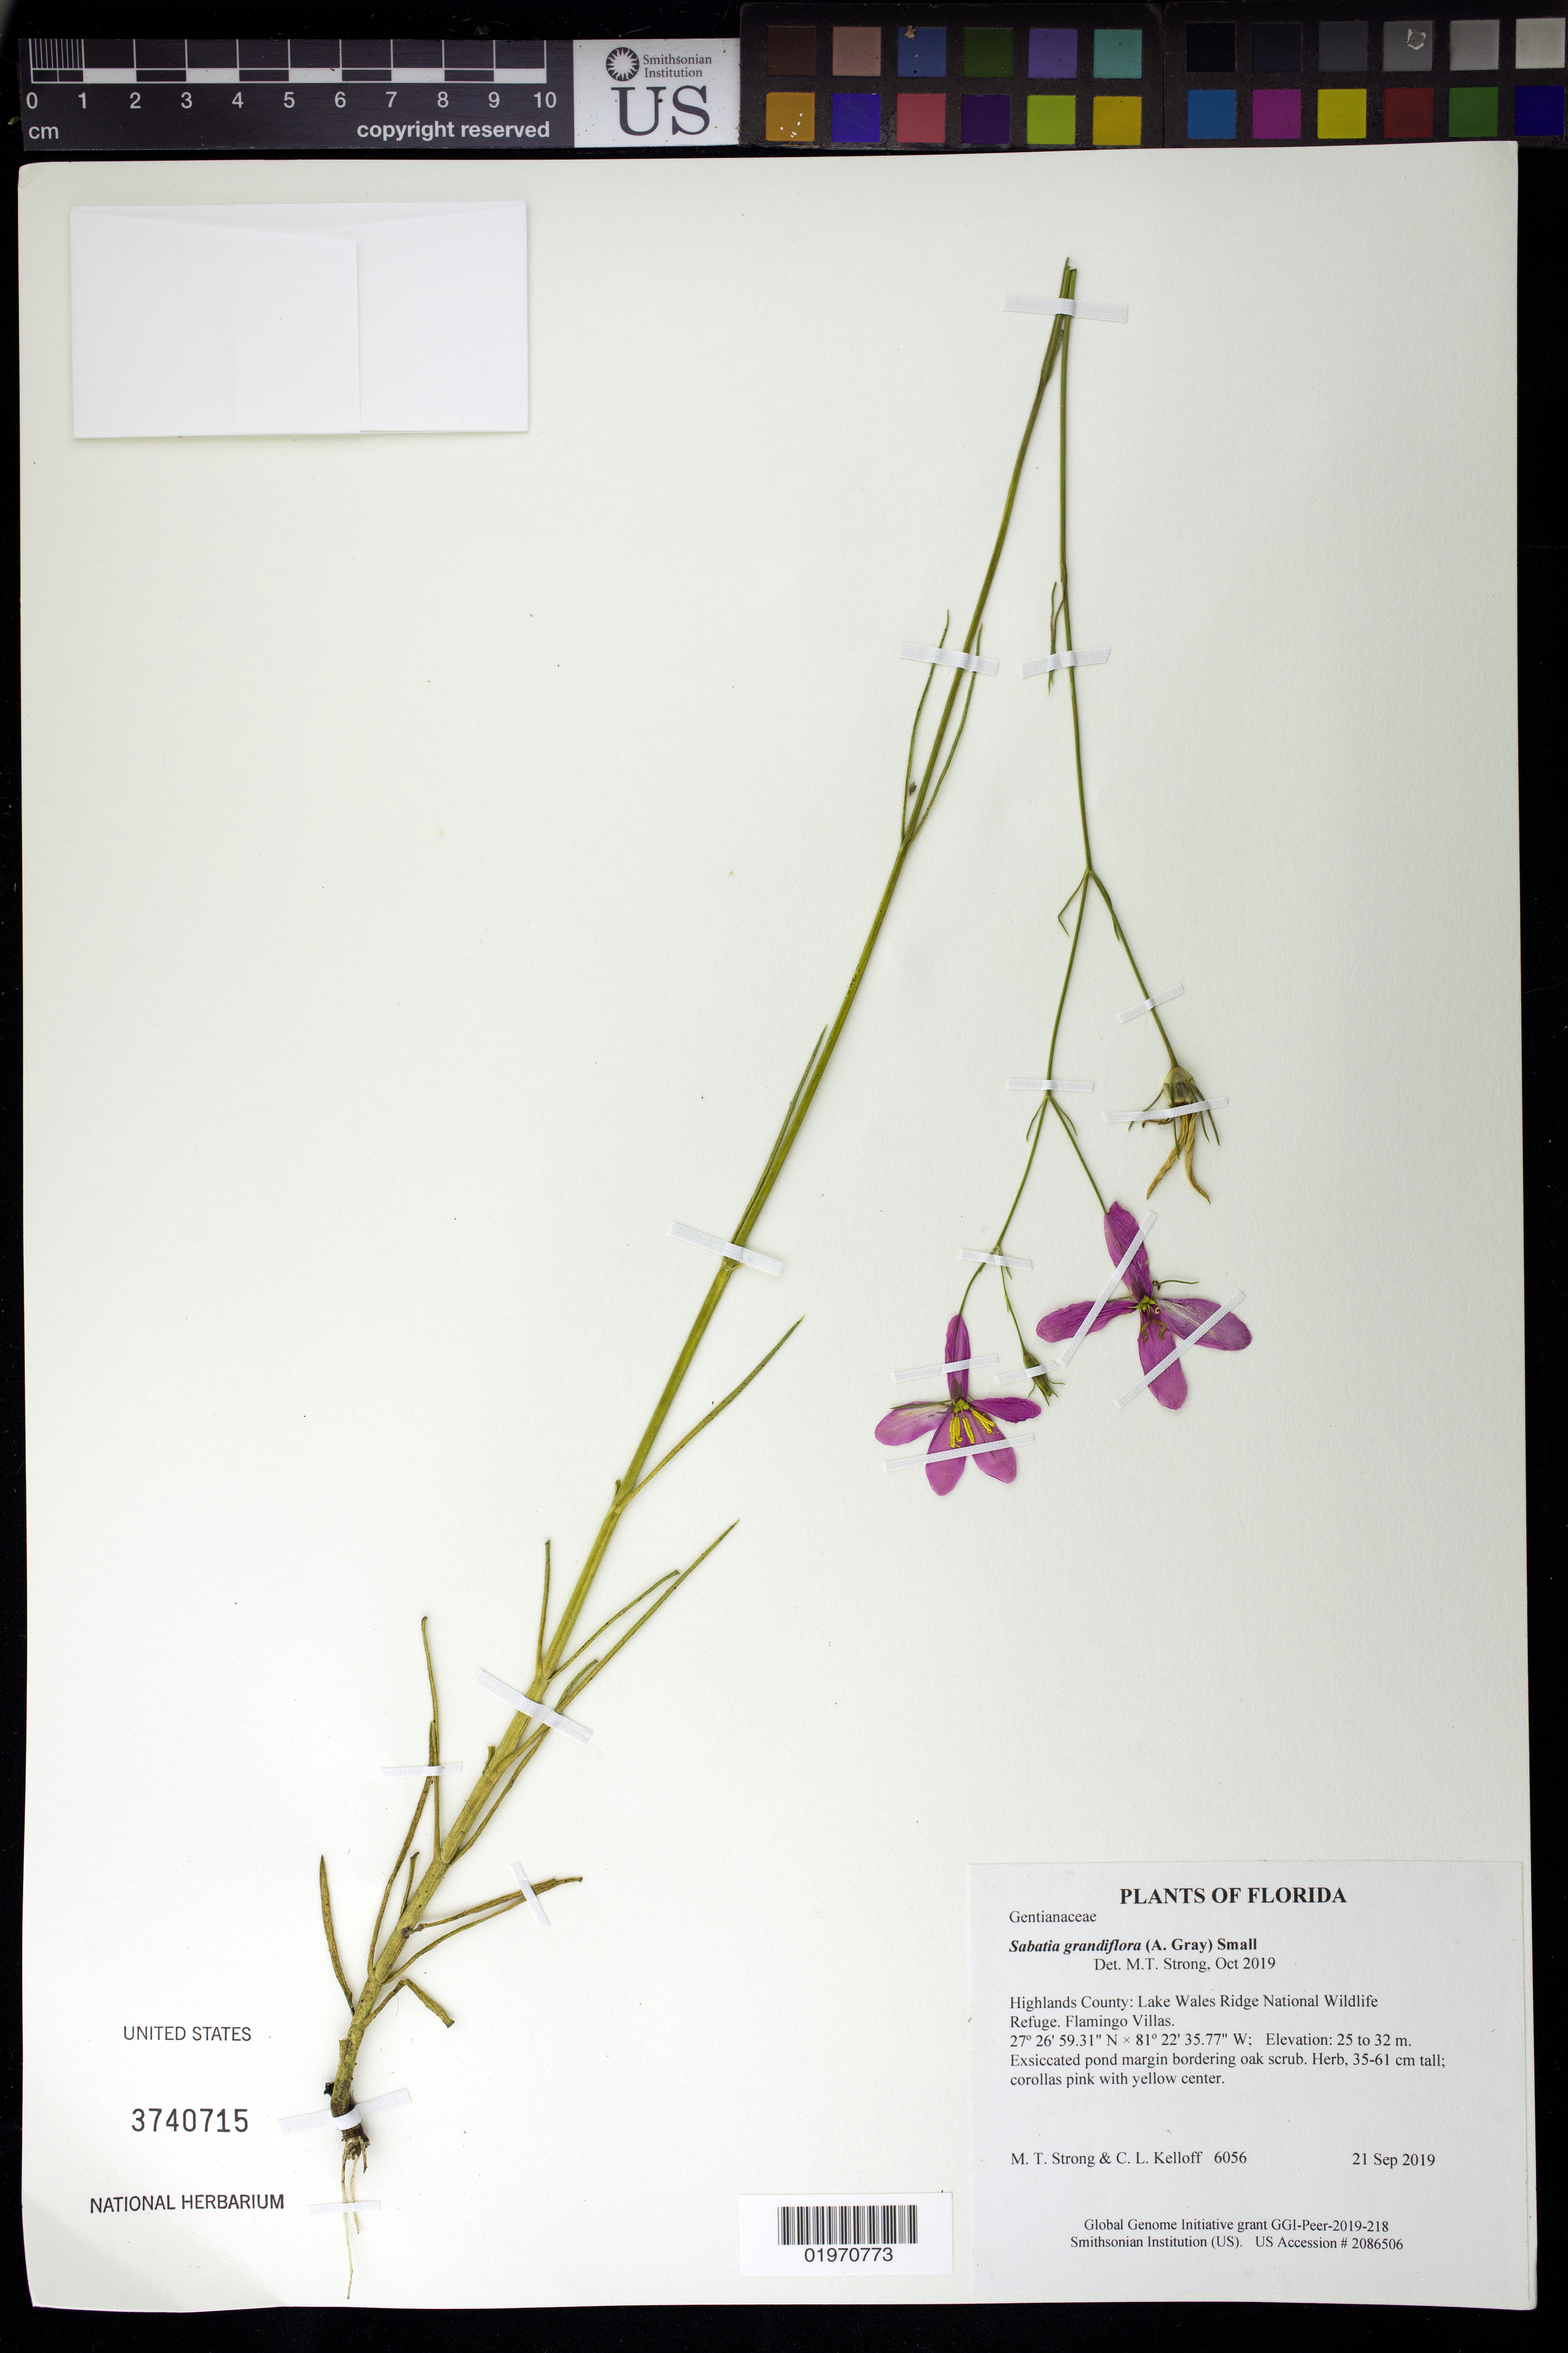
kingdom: Plantae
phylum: Tracheophyta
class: Magnoliopsida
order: Gentianales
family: Gentianaceae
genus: Sabatia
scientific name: Sabatia grandiflora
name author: (A. Gray) Small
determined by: Strong, Mark T., (BOT), Smithsonian Institution - National Museum of Natural History (UNITED STATES)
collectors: M. T. Strong & C. L. Kelloff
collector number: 6056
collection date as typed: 21 Sep 2019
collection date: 2019-09-21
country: United States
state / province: Florida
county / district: Highlands County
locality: Lake Wales Ridge National Wildlife Refuge. Flamingo Villas.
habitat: Exsiccated pond margin bordering oak scrub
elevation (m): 25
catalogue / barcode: US 3740715